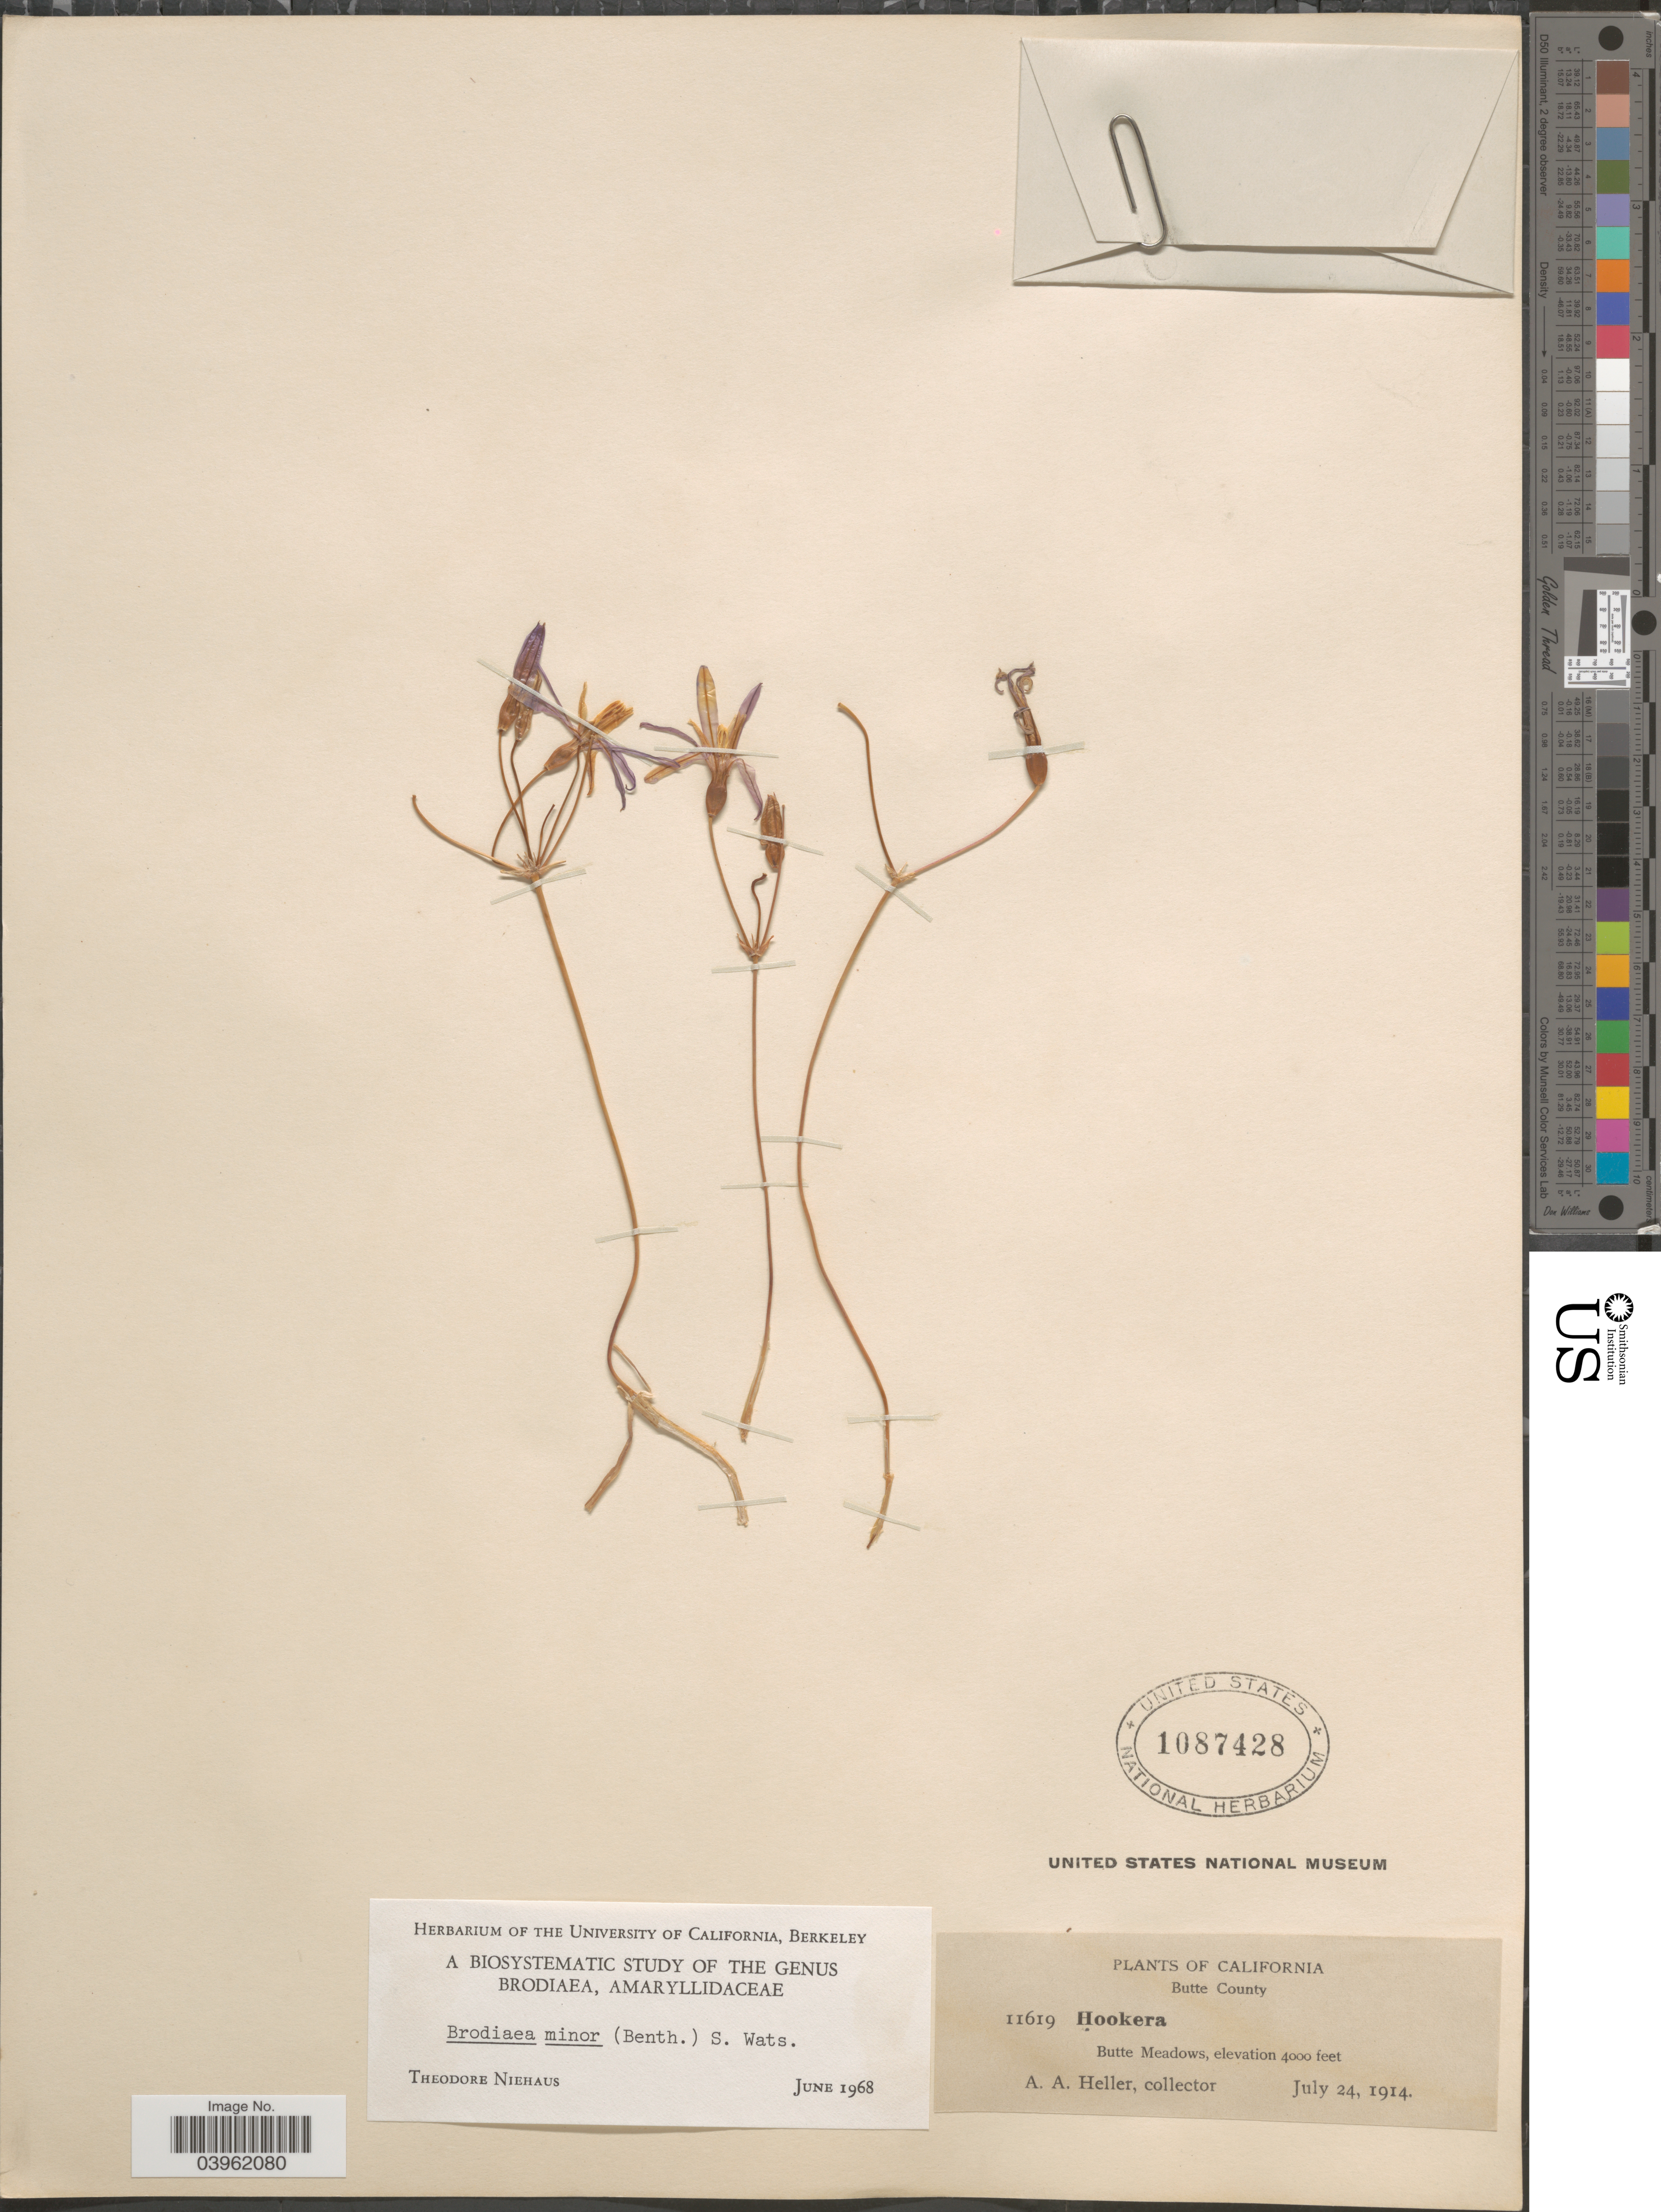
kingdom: Plantae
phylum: Tracheophyta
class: Liliopsida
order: Asparagales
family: Asparagaceae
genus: Brodiaea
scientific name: Brodiaea minor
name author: (Benth.) S. Watson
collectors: A. A. Heller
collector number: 11619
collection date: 1914-07-24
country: United States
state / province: California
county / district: Butte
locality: Butte County. Butte Meadows.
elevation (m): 1219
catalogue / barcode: US 1087428